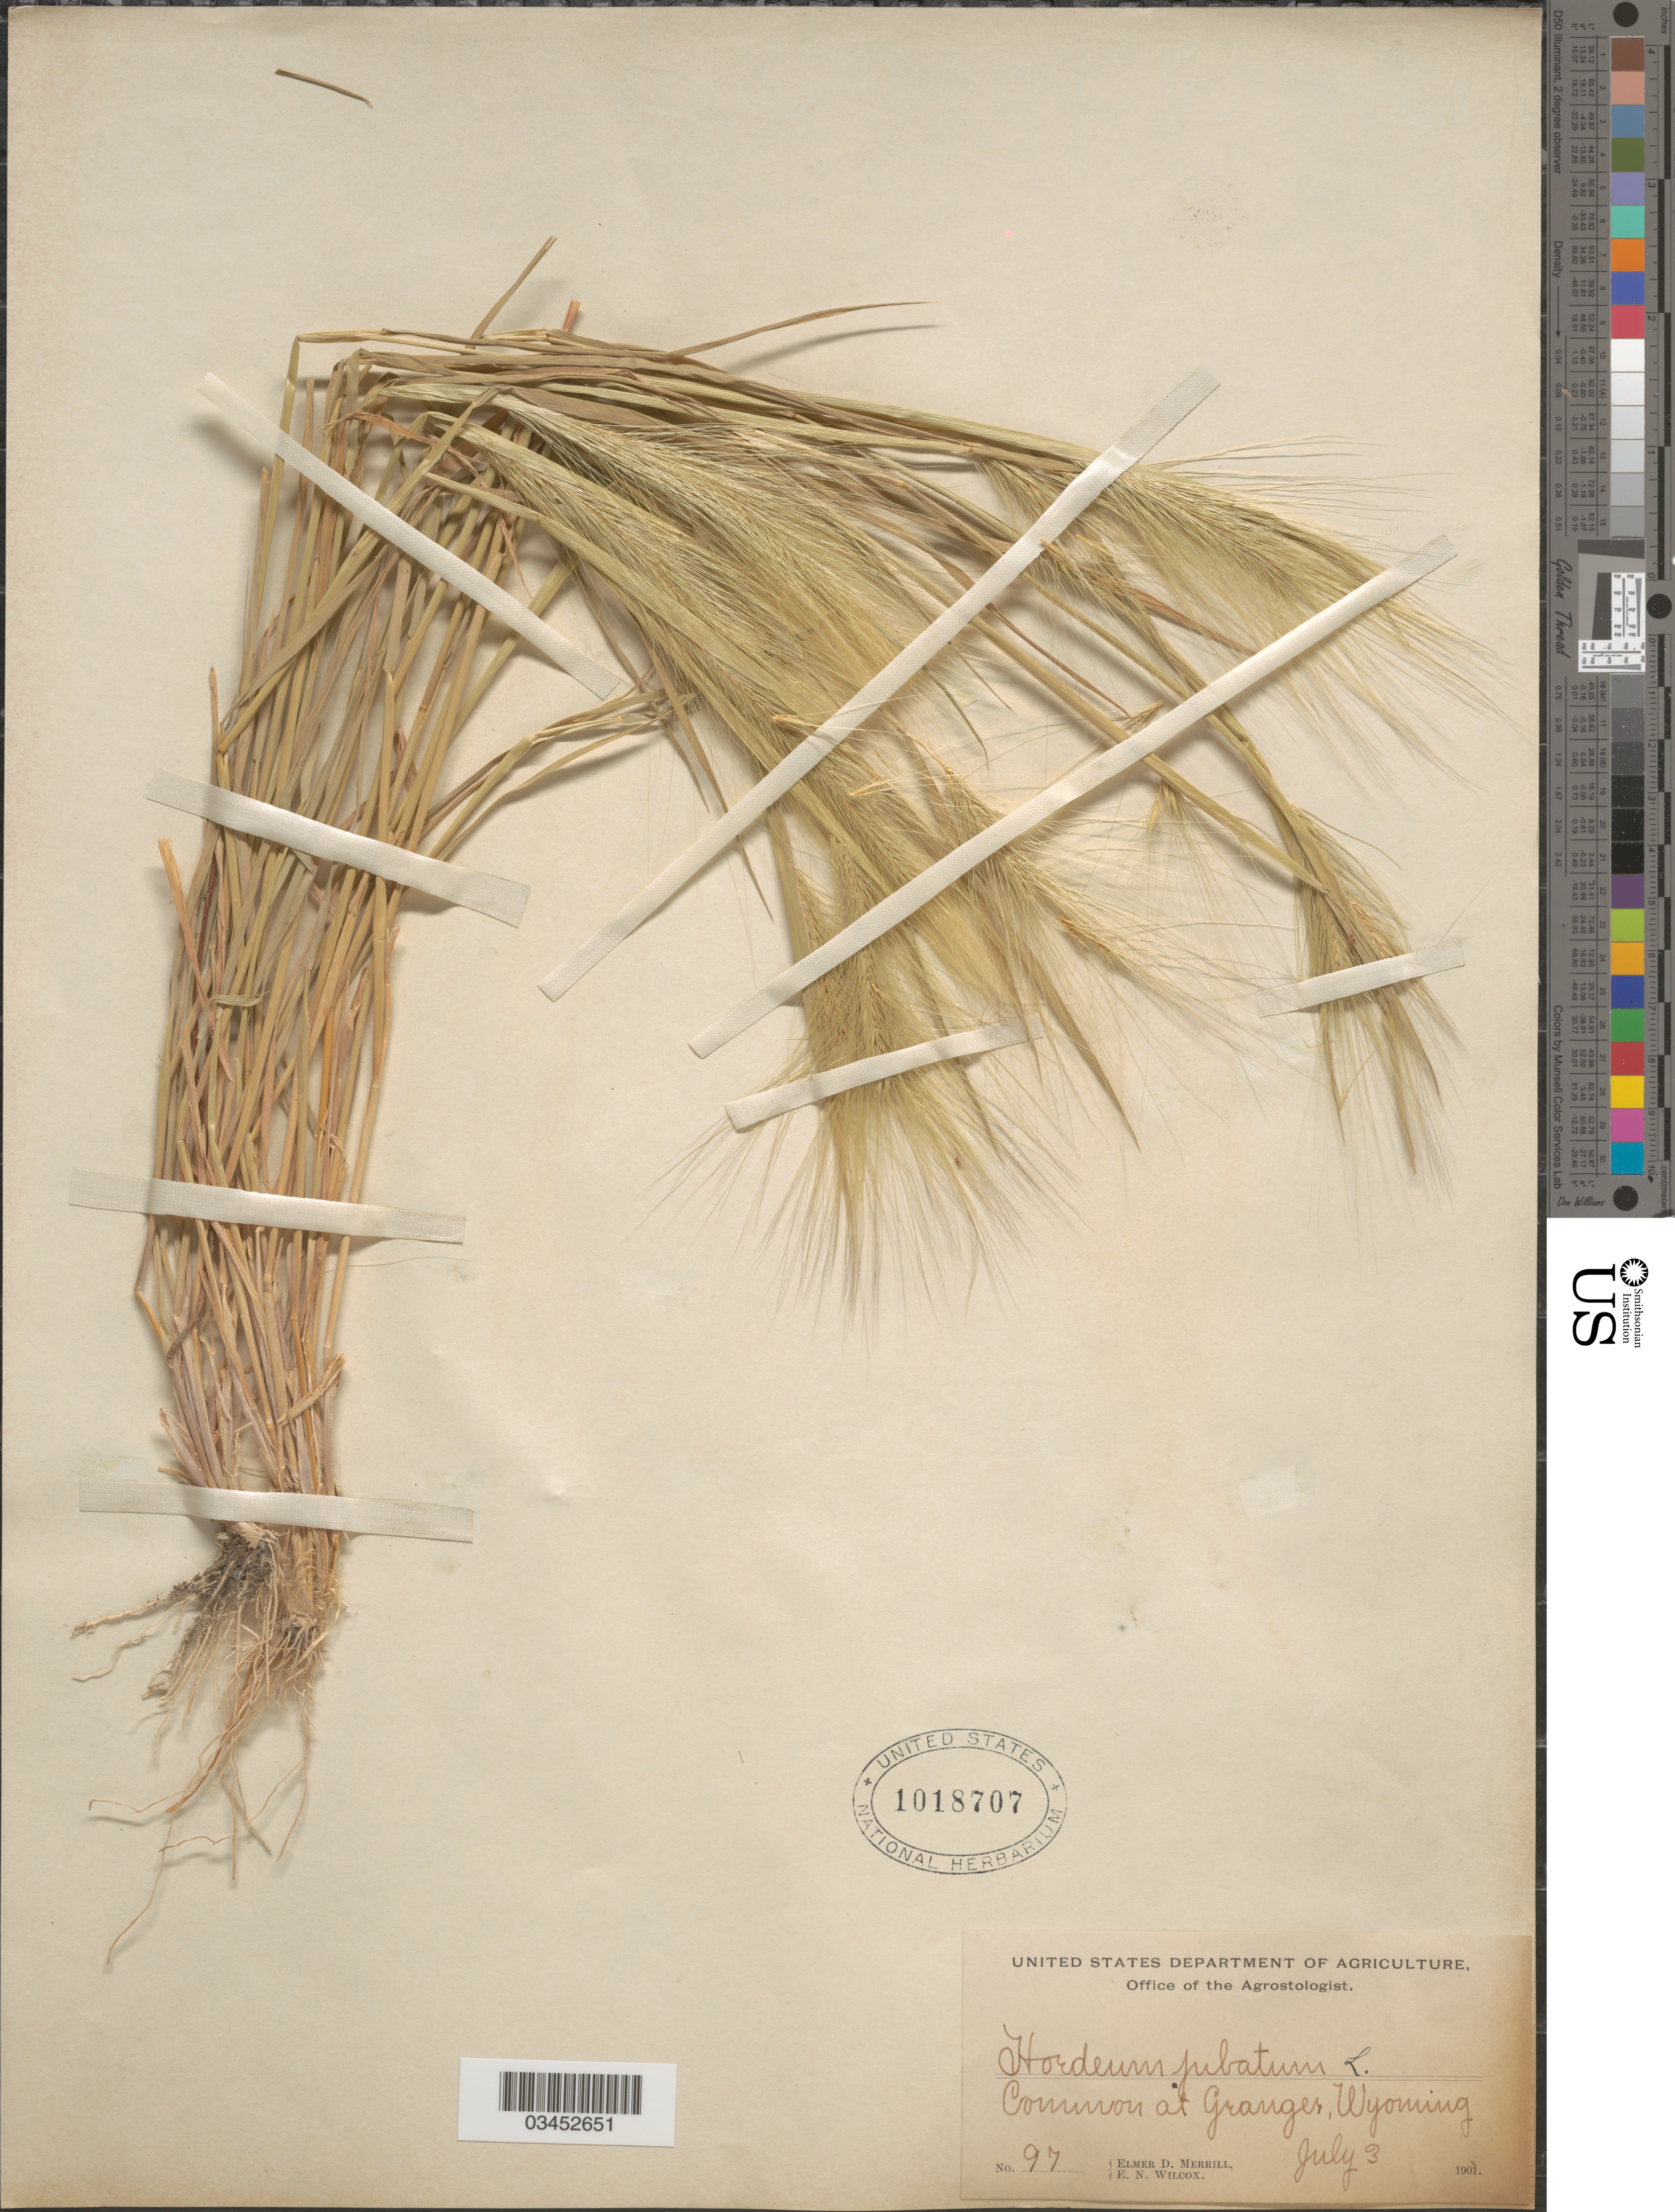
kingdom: Plantae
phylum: Tracheophyta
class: Liliopsida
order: Poales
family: Poaceae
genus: Hordeum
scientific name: Hordeum jubatum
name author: L.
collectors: E. D. Merrill & E. Wilcox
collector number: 97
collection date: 1901-07-03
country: United States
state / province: Wyoming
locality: Common at Granges.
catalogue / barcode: US 1018707